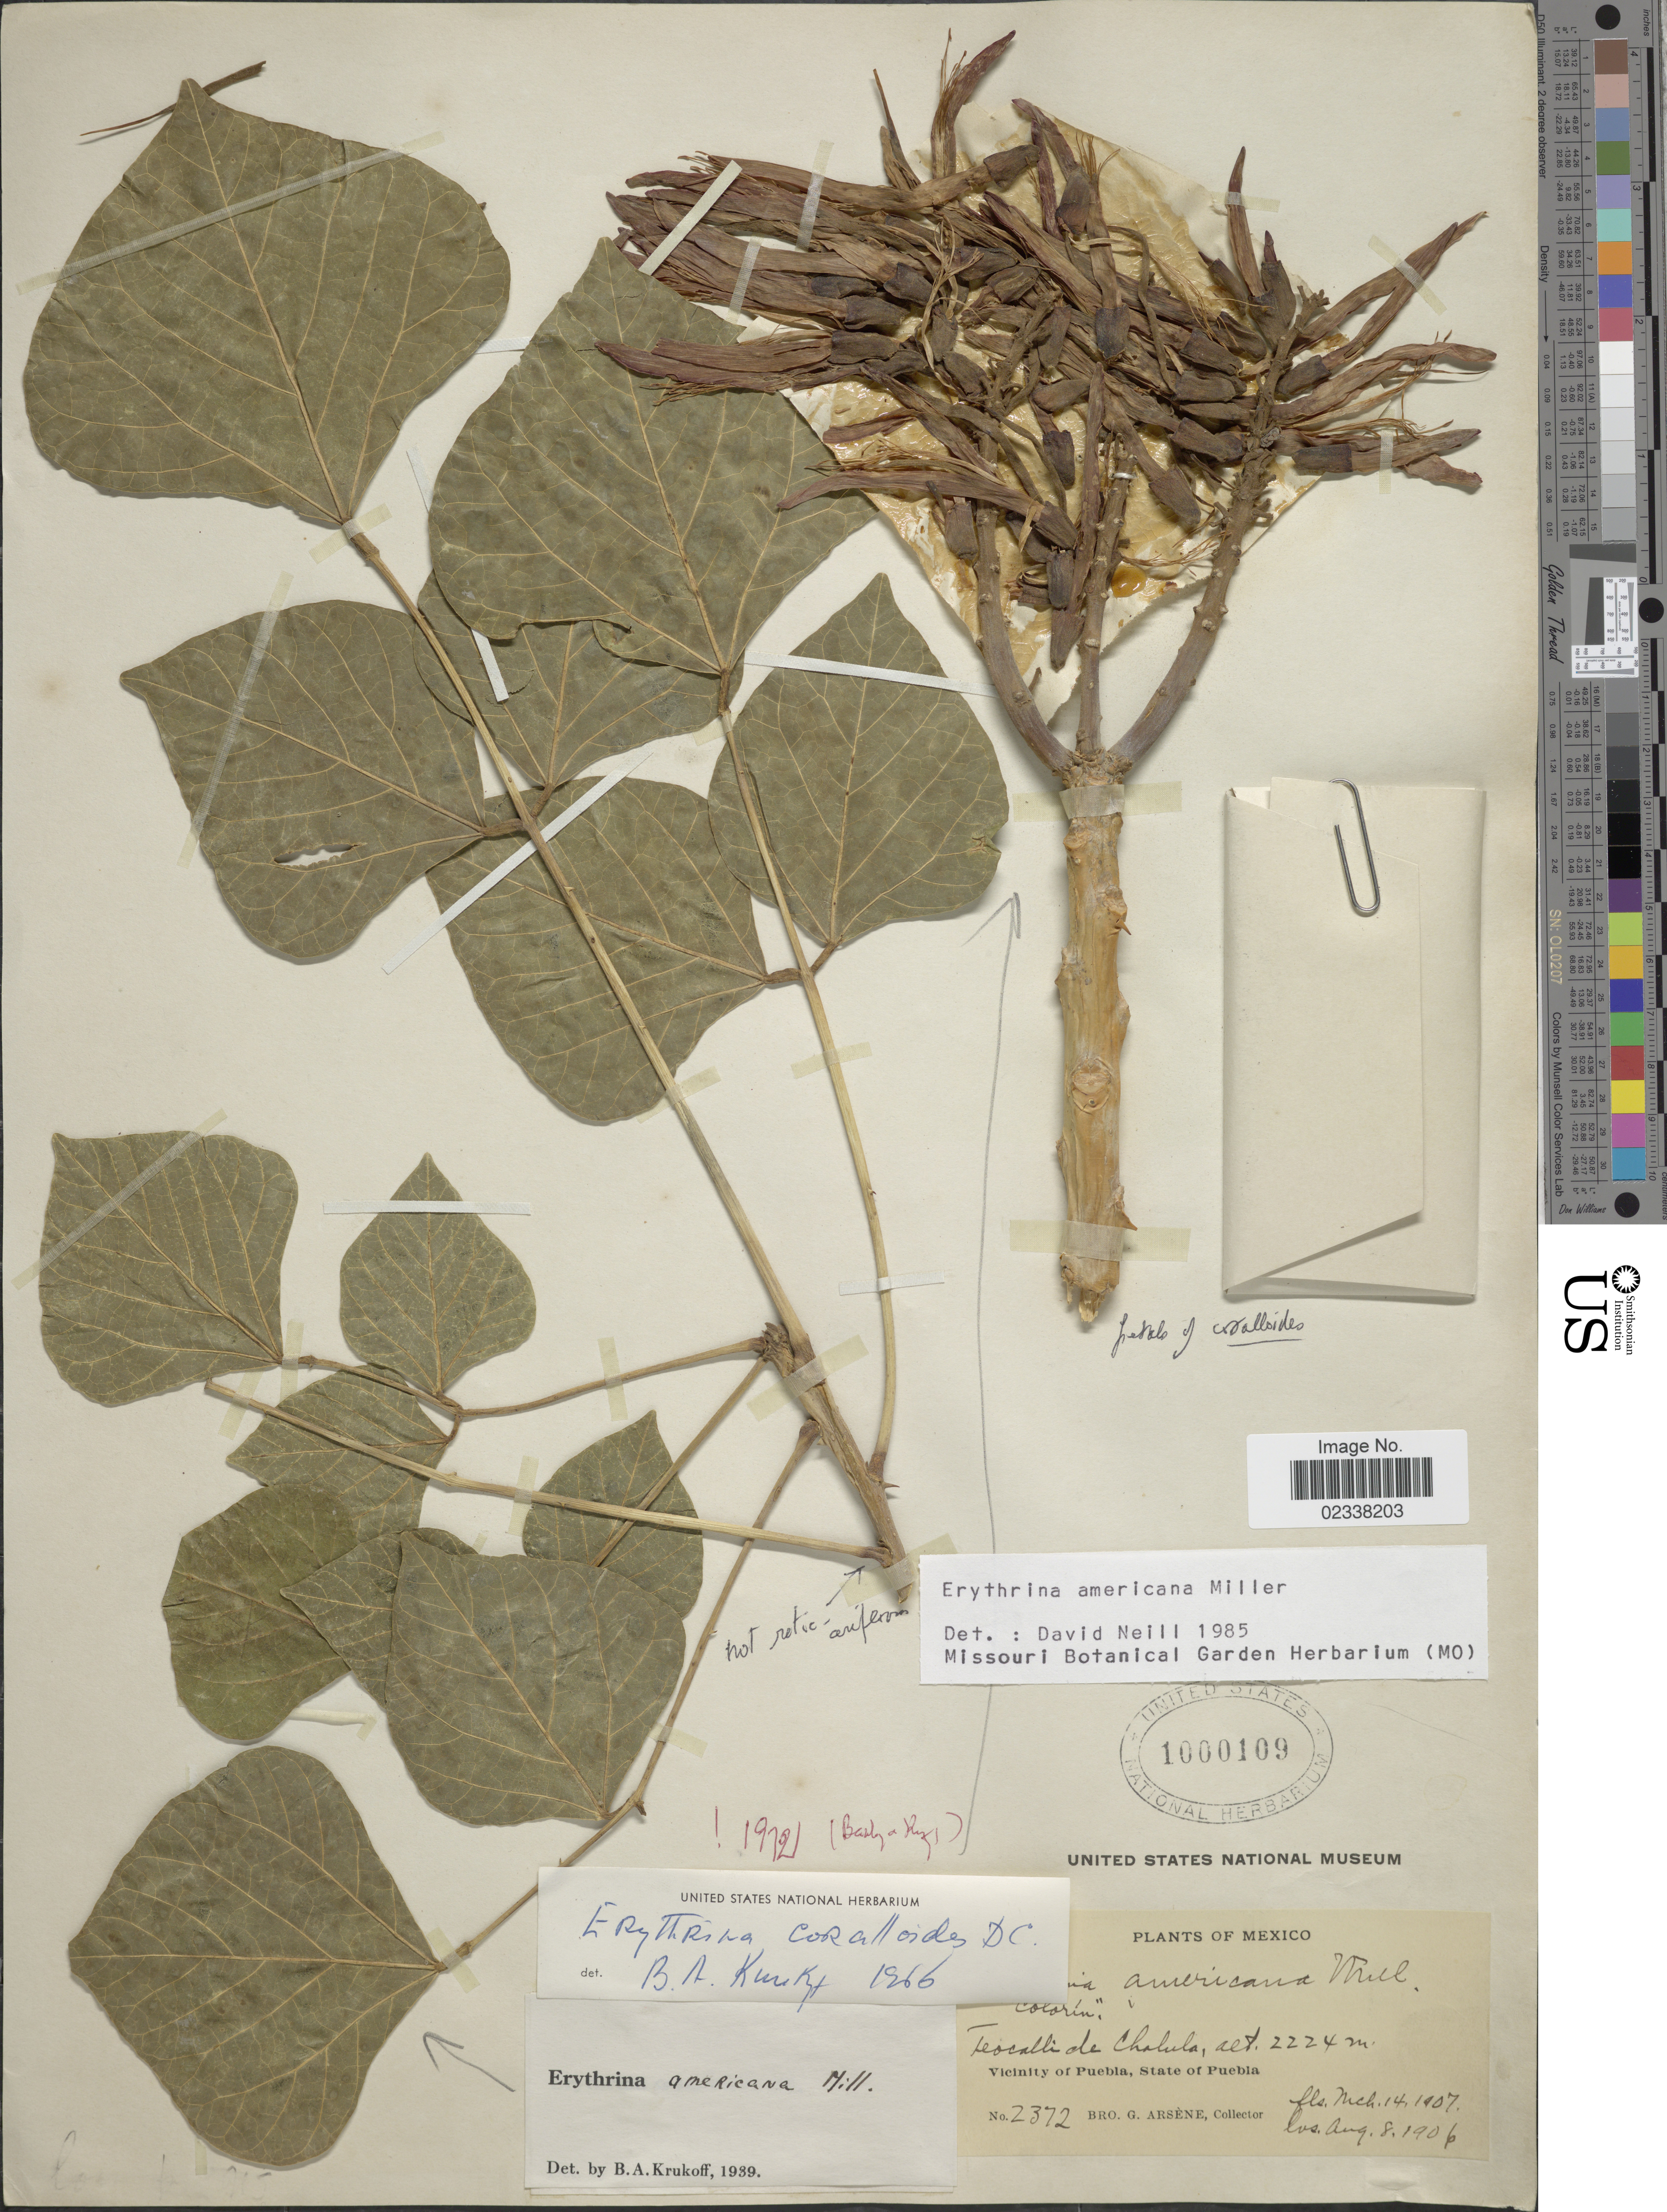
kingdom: Plantae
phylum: Tracheophyta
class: Magnoliopsida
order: Fabales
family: Fabaceae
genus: Erythrina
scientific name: Erythrina americana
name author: Mill.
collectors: Bro. G. Arsène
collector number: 2372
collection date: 1906-08-08/1907-03-14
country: Mexico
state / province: Puebla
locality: Vicinity of Puebla. Teocalli de Chalula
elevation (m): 2224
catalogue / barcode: US 1000109